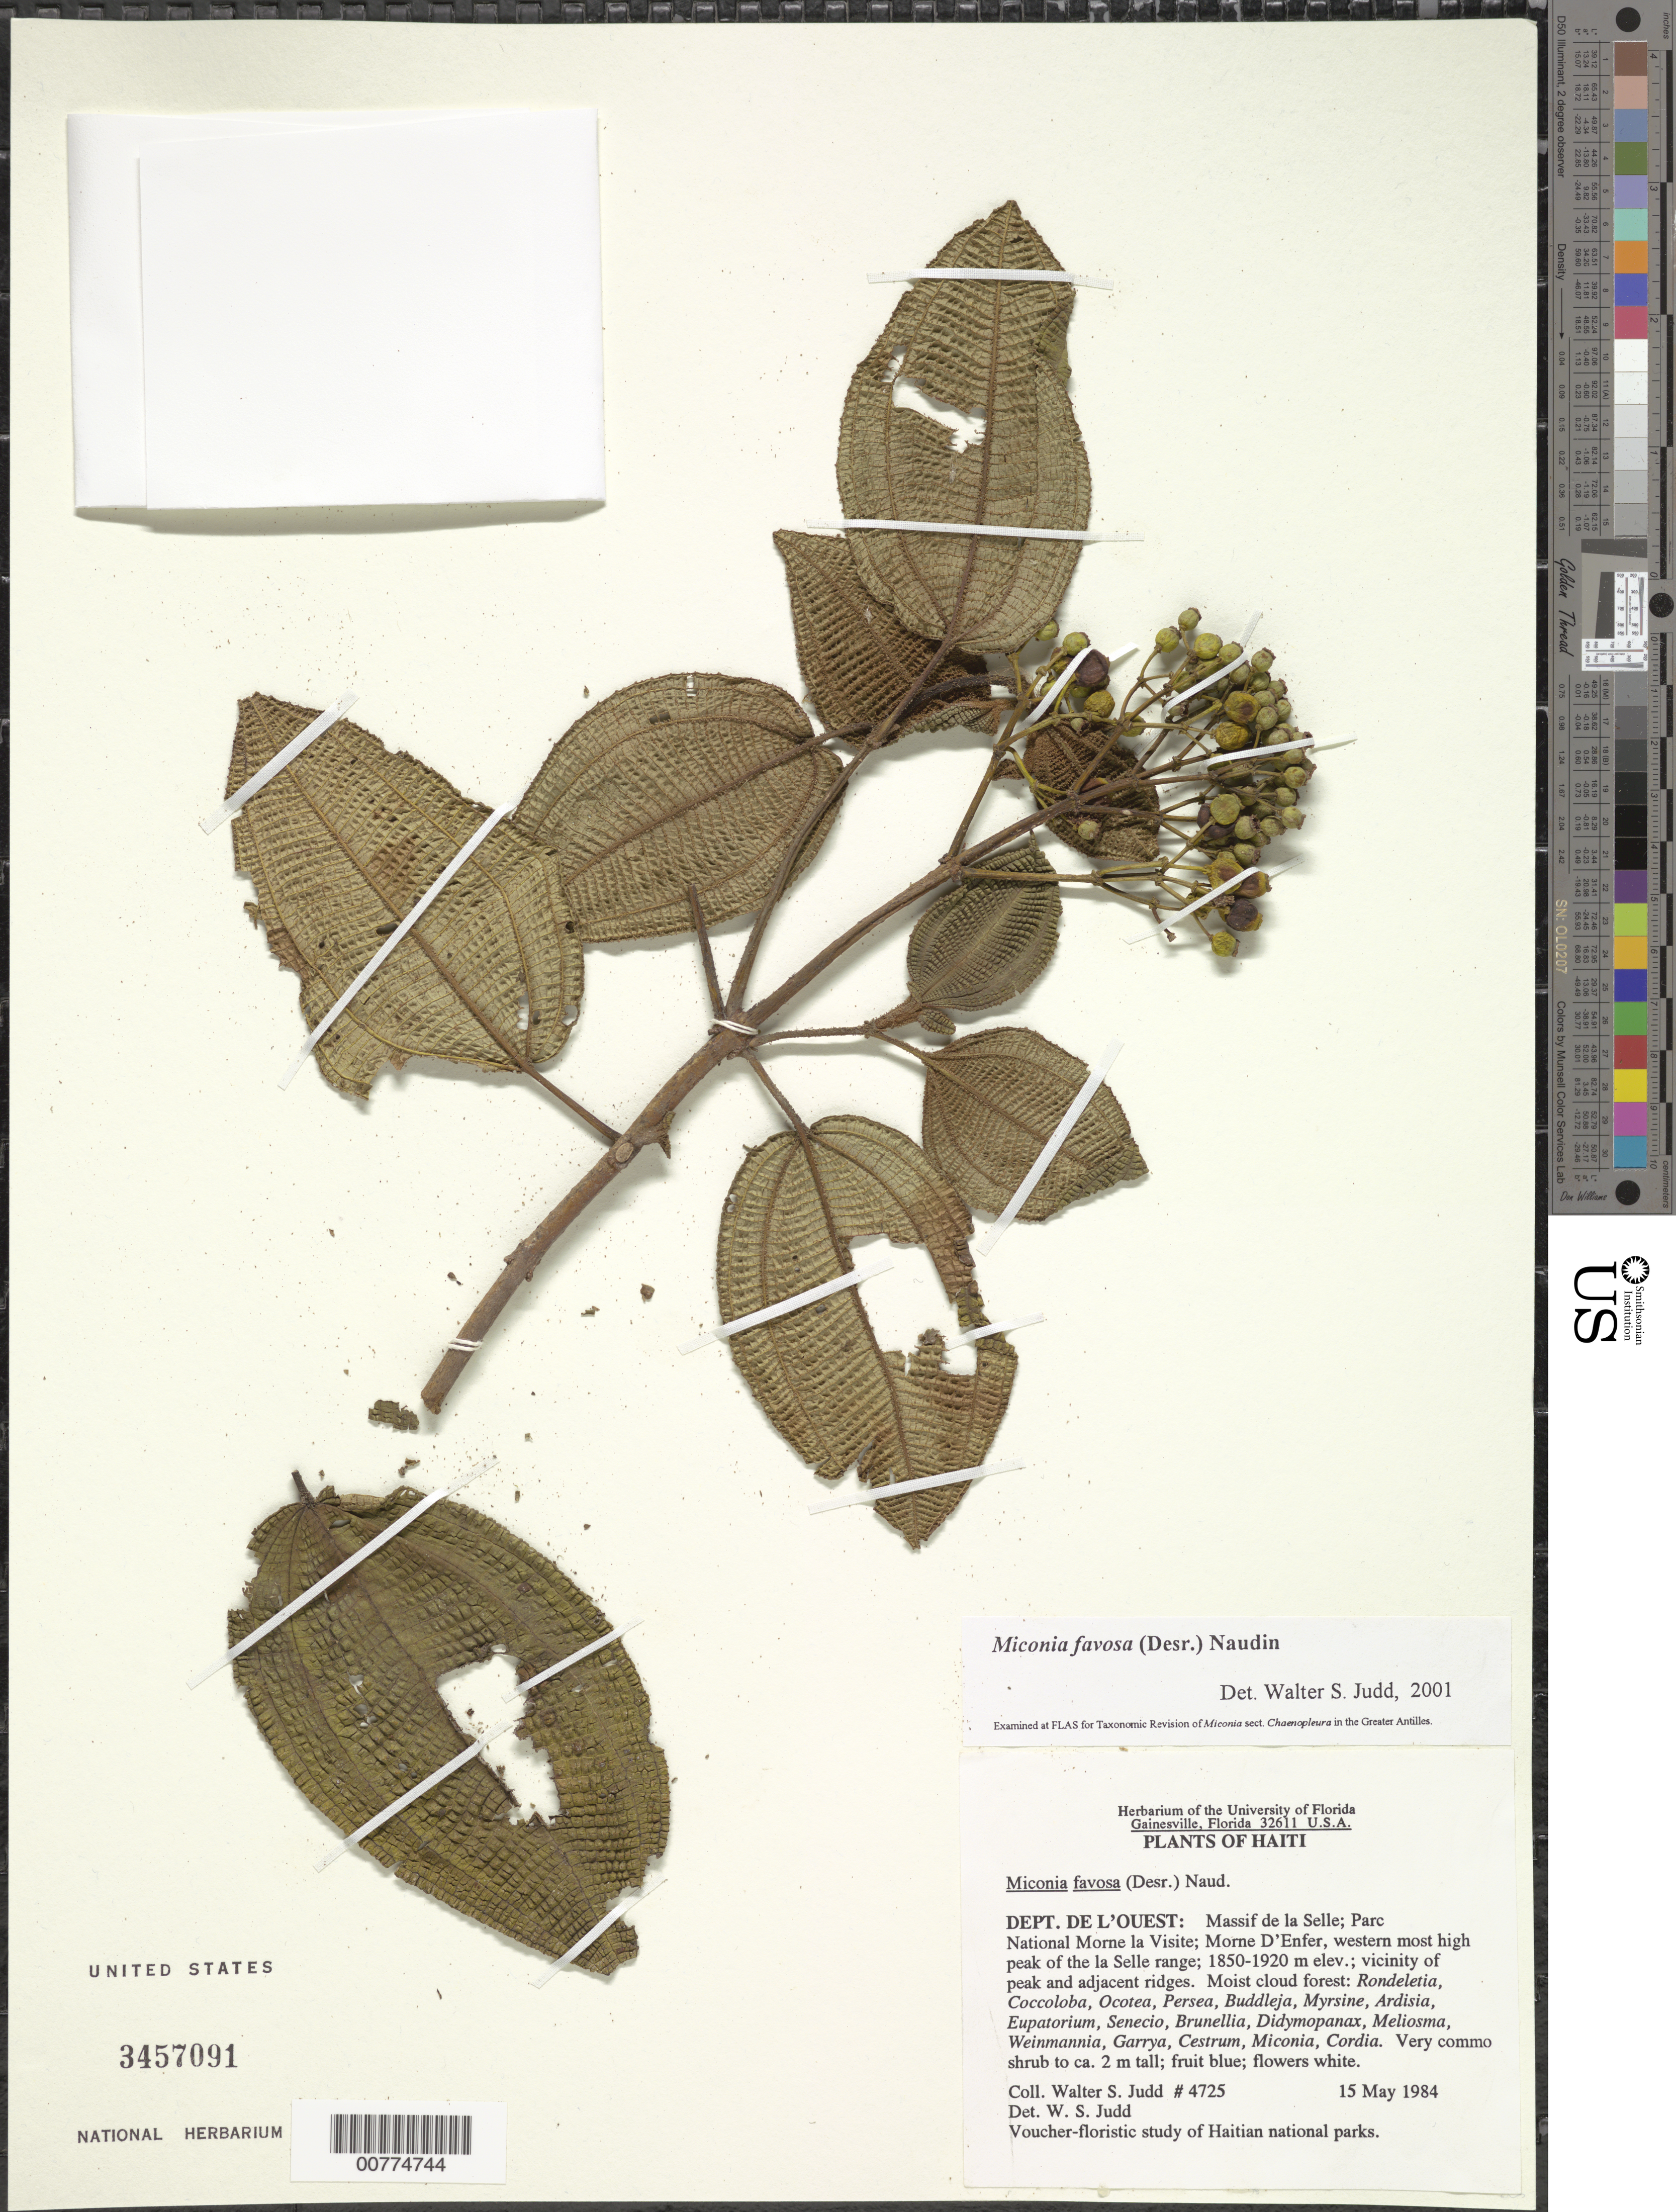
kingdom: Plantae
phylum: Tracheophyta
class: Magnoliopsida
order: Myrtales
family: Melastomataceae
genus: Miconia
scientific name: Miconia favosa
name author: (Desr.) Naudin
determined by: Judd, Walter S.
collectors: W. S. Judd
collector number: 4725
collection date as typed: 15 May 1984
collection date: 1984-05-15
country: Haiti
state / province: Ouest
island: Hispaniola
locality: Massif de la Selle, Parc National Morne la Visite, Morne D'Enfer, western most high peak of the la Selle range, vicinity of peak and adjacent ridges.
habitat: Moist cloud forest; Rondeletia, Coccoloba, Ocotea, Persea, Buddleja, Myrsine, Ardisia, Eupatorium, Senecion Brunellia, etc.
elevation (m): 1850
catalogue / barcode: US 3457091